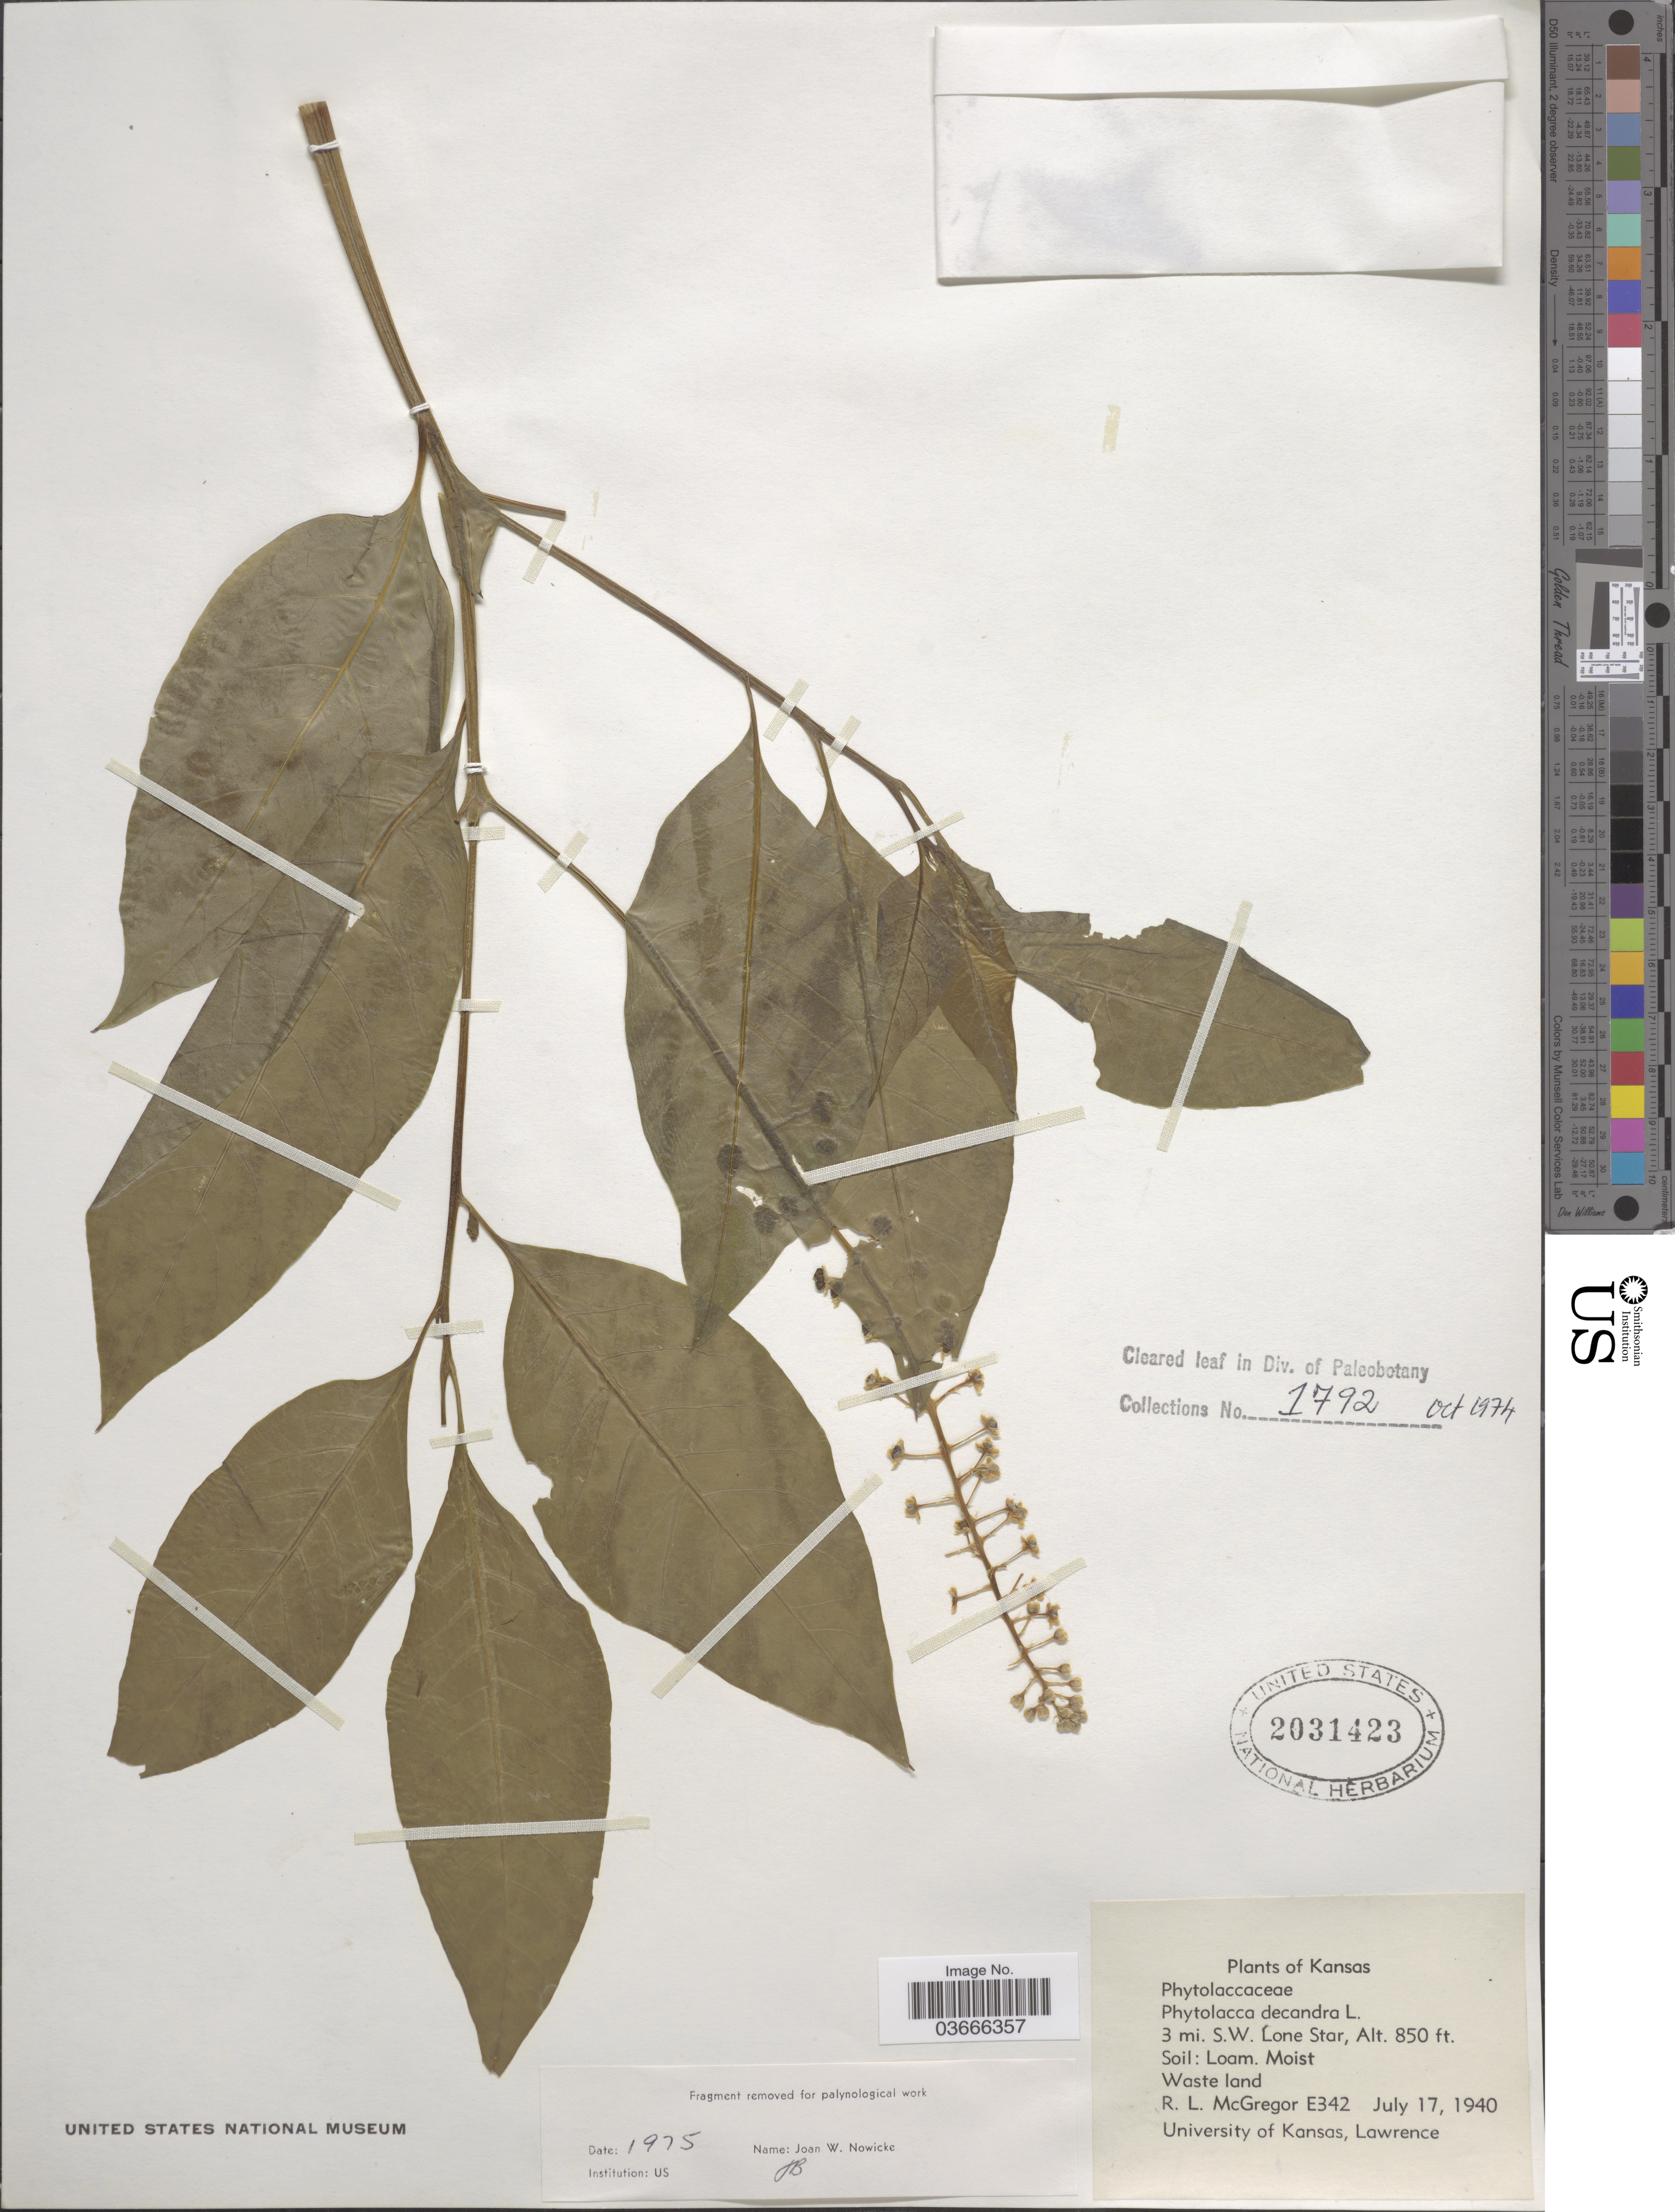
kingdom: Plantae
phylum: Tracheophyta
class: Magnoliopsida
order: Caryophyllales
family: Phytolaccaceae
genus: Phytolacca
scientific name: Phytolacca americana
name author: L.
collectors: R. McGregor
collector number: E342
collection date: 1940-07-17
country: United States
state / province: Kansas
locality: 3 mi. S.W. Lone Star.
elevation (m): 259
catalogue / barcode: US 2031423